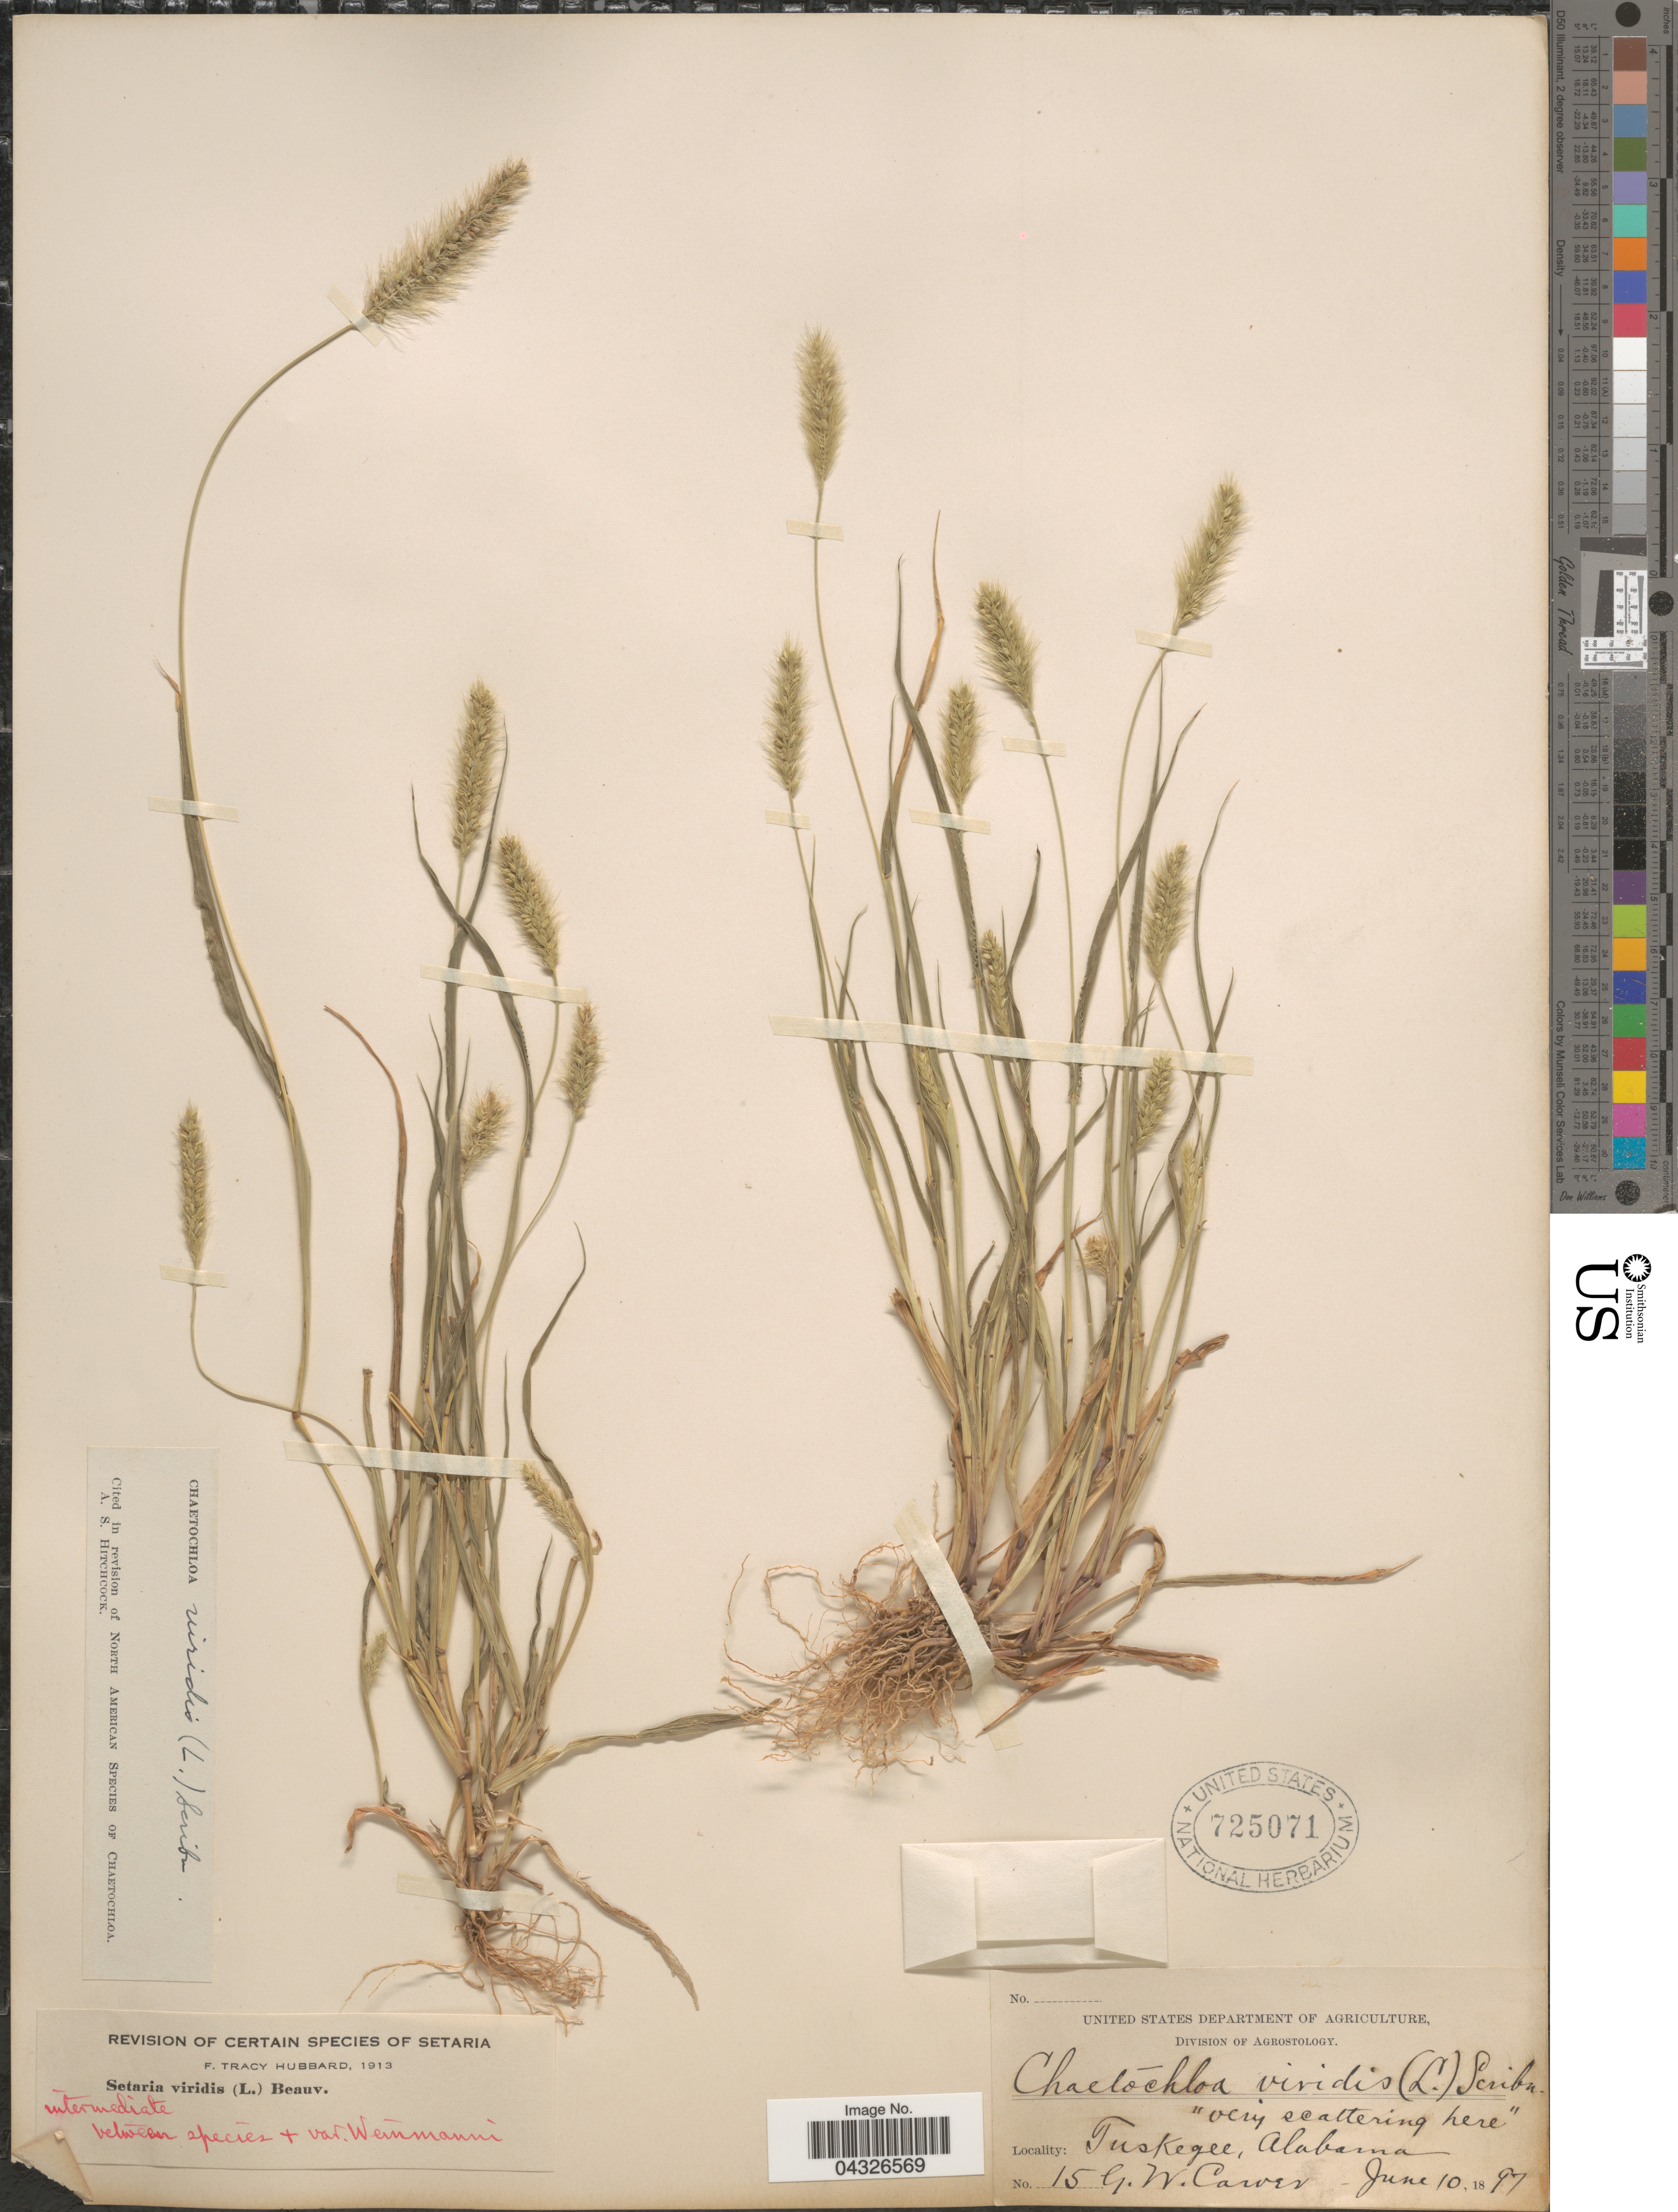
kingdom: Plantae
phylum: Tracheophyta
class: Liliopsida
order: Poales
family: Poaceae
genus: Setaria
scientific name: Setaria viridis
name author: (L.) P. Beauv.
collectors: G. Carver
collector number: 15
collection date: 1897-06-10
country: United States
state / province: Alabama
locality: Tuskegee.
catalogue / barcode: US 725071